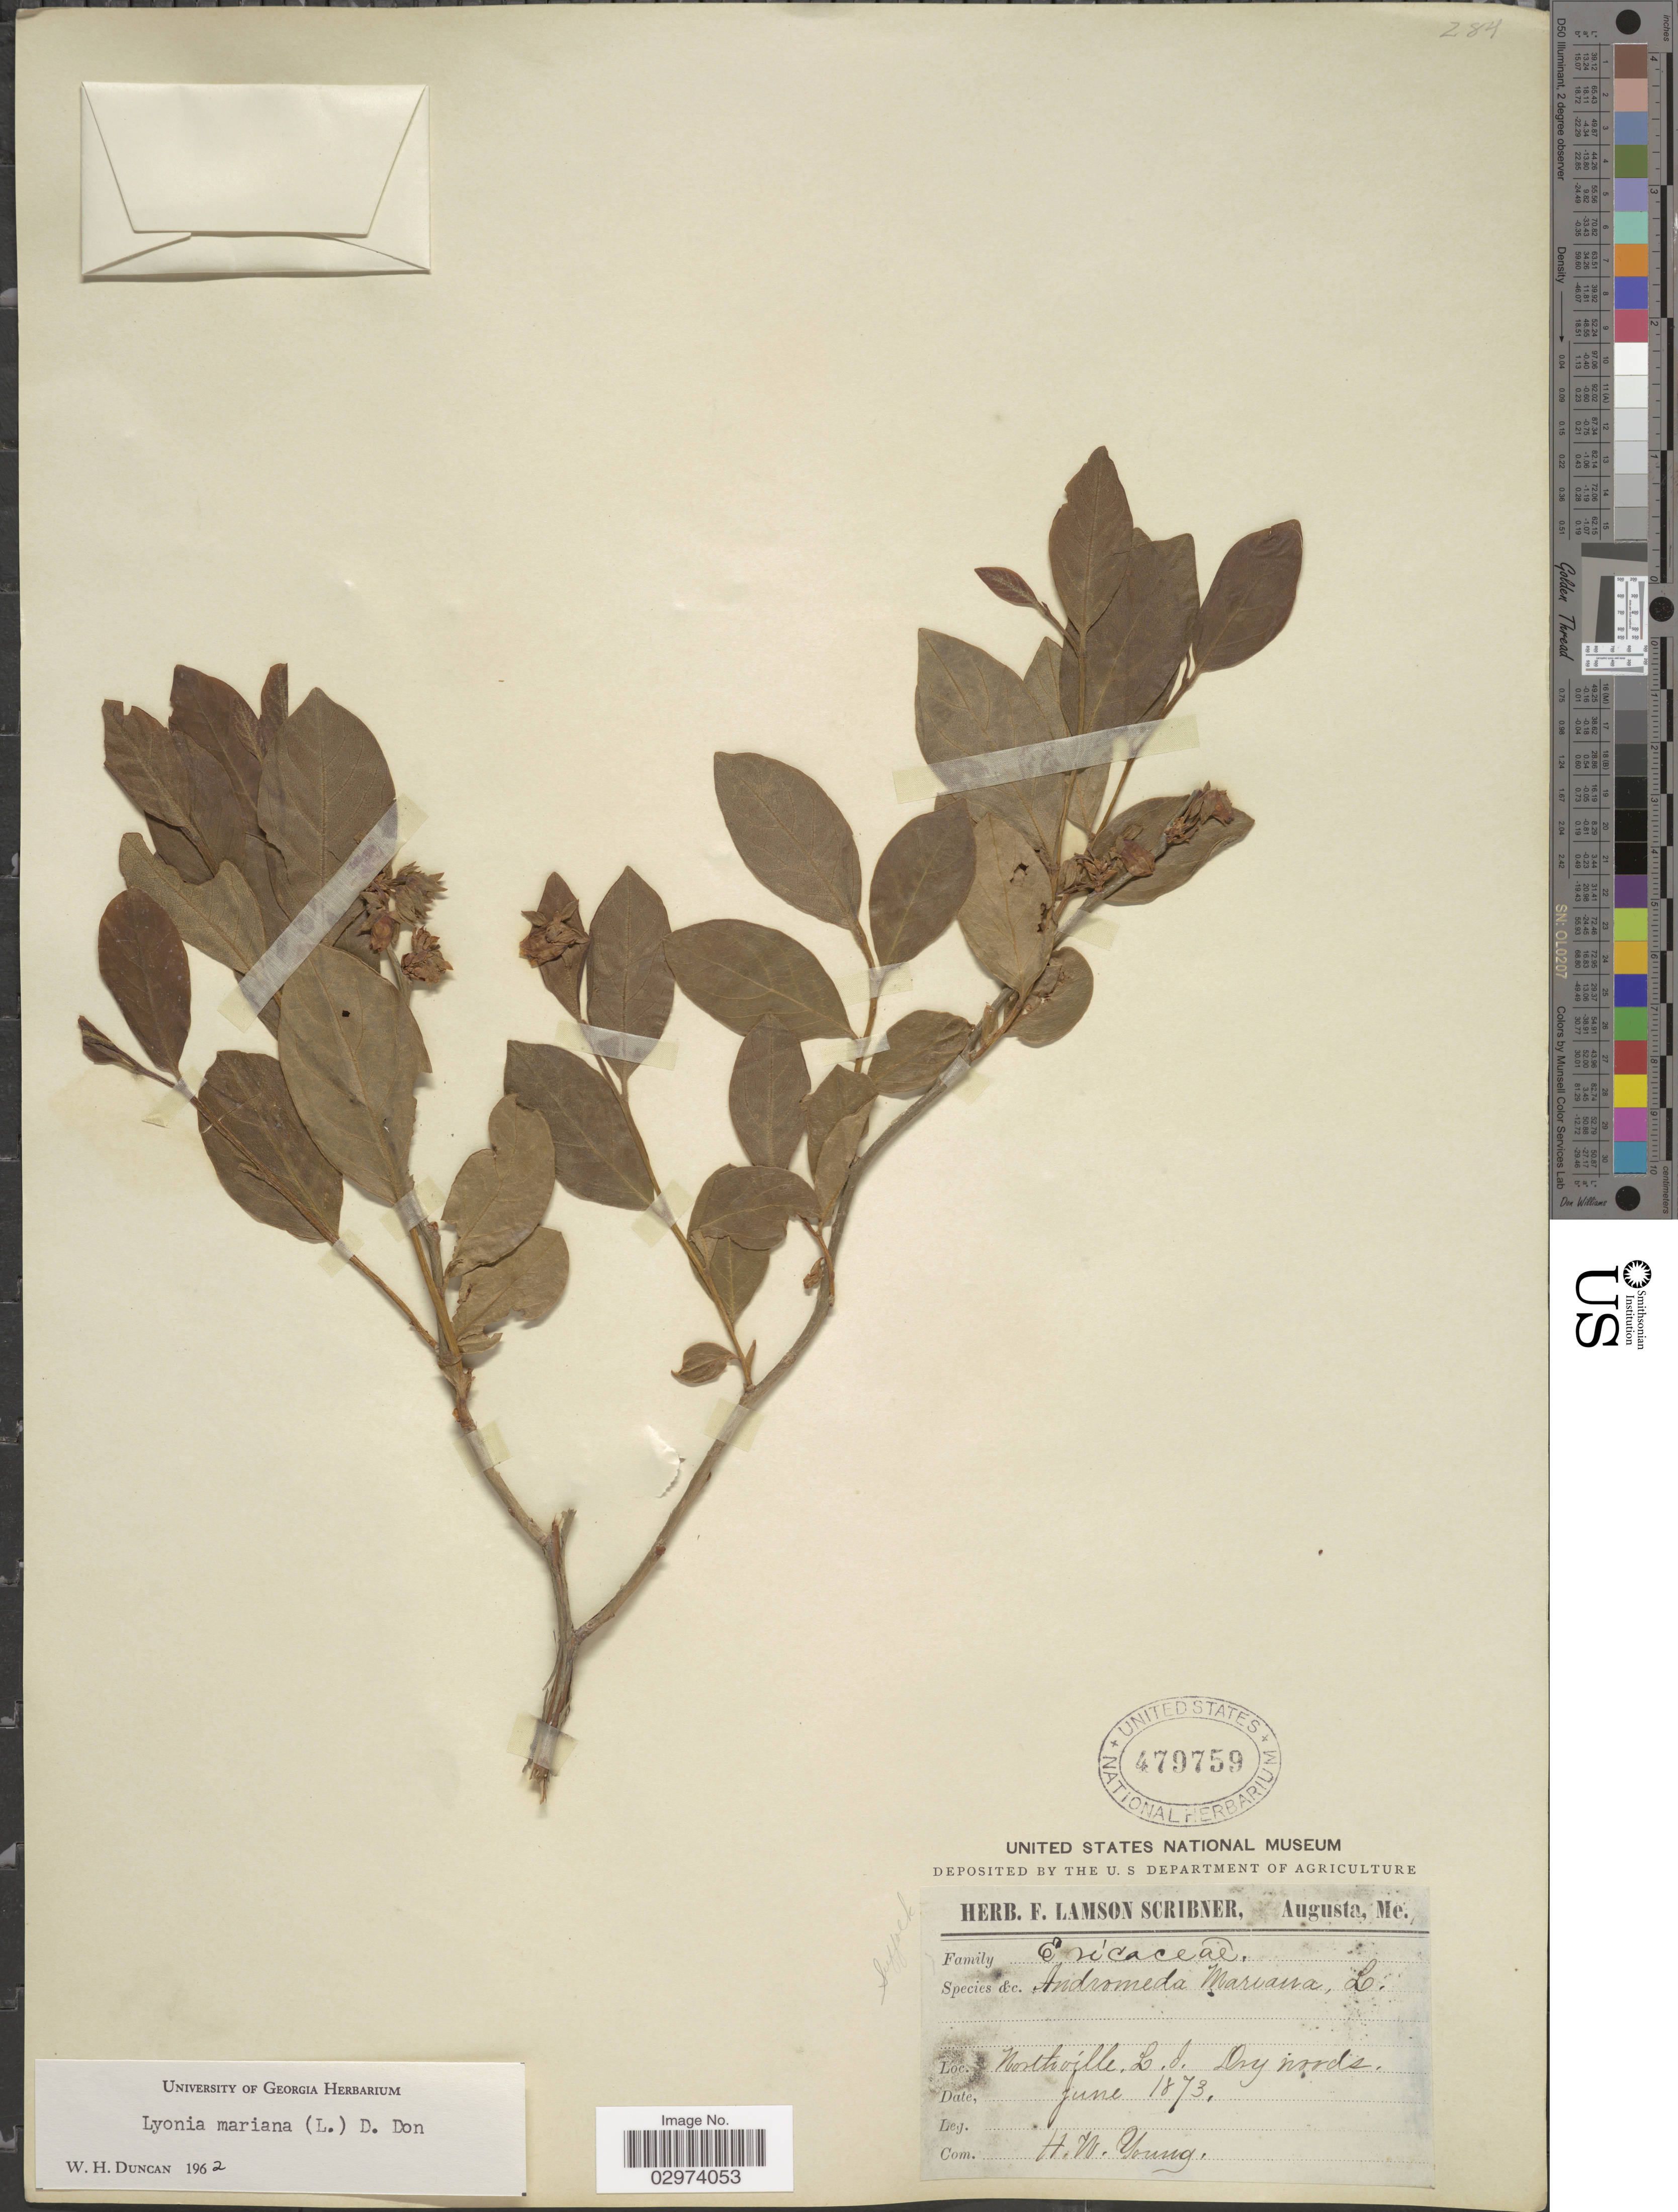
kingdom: Plantae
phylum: Tracheophyta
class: Magnoliopsida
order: Ericales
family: Ericaceae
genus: Lyonia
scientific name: Lyonia mariana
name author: (L.) D. Don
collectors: H. W. Young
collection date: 1873-06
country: United States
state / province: New York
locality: Northville, L. I. Dry woods.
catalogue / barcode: US 479759